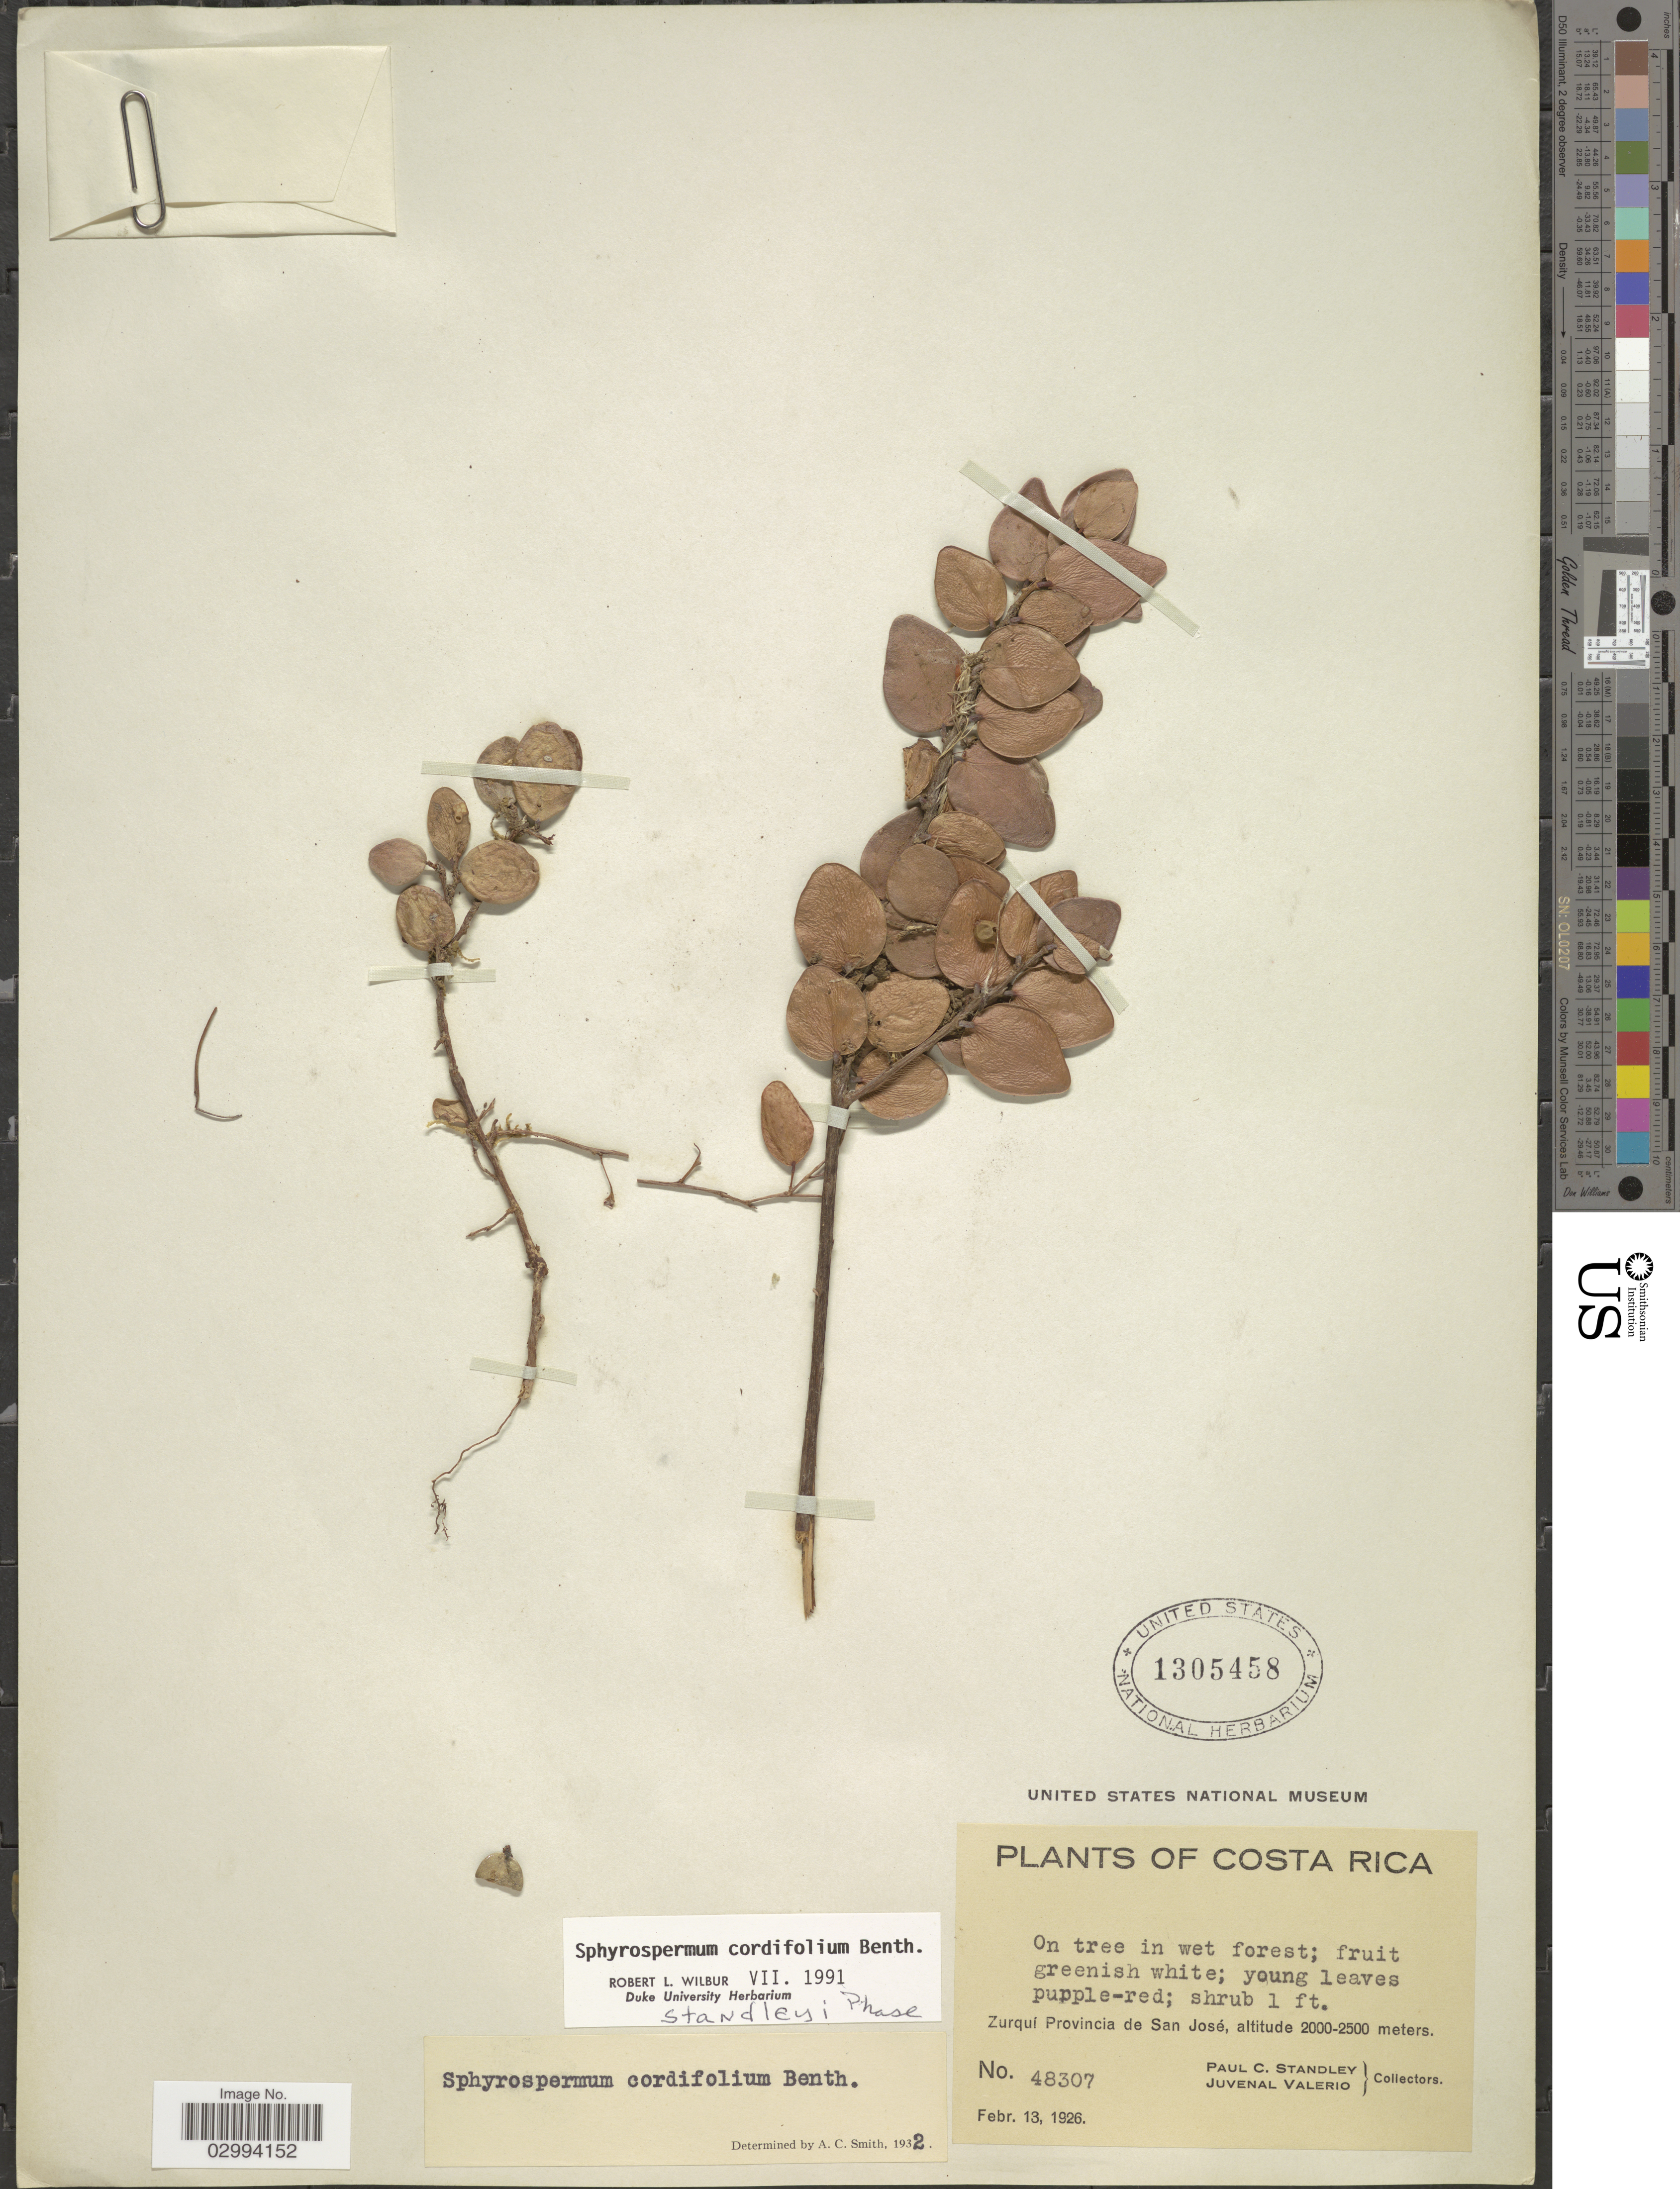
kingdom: Plantae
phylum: Tracheophyta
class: Magnoliopsida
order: Ericales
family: Ericaceae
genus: Sphyrospermum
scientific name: Sphyrospermum cordifolium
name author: Benth.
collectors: P. C. Standley & J. Valerio R.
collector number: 48307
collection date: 1926-02-13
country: Costa Rica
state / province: San José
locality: Zurquí Provincia de San José.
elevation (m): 2000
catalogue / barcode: US 1305458